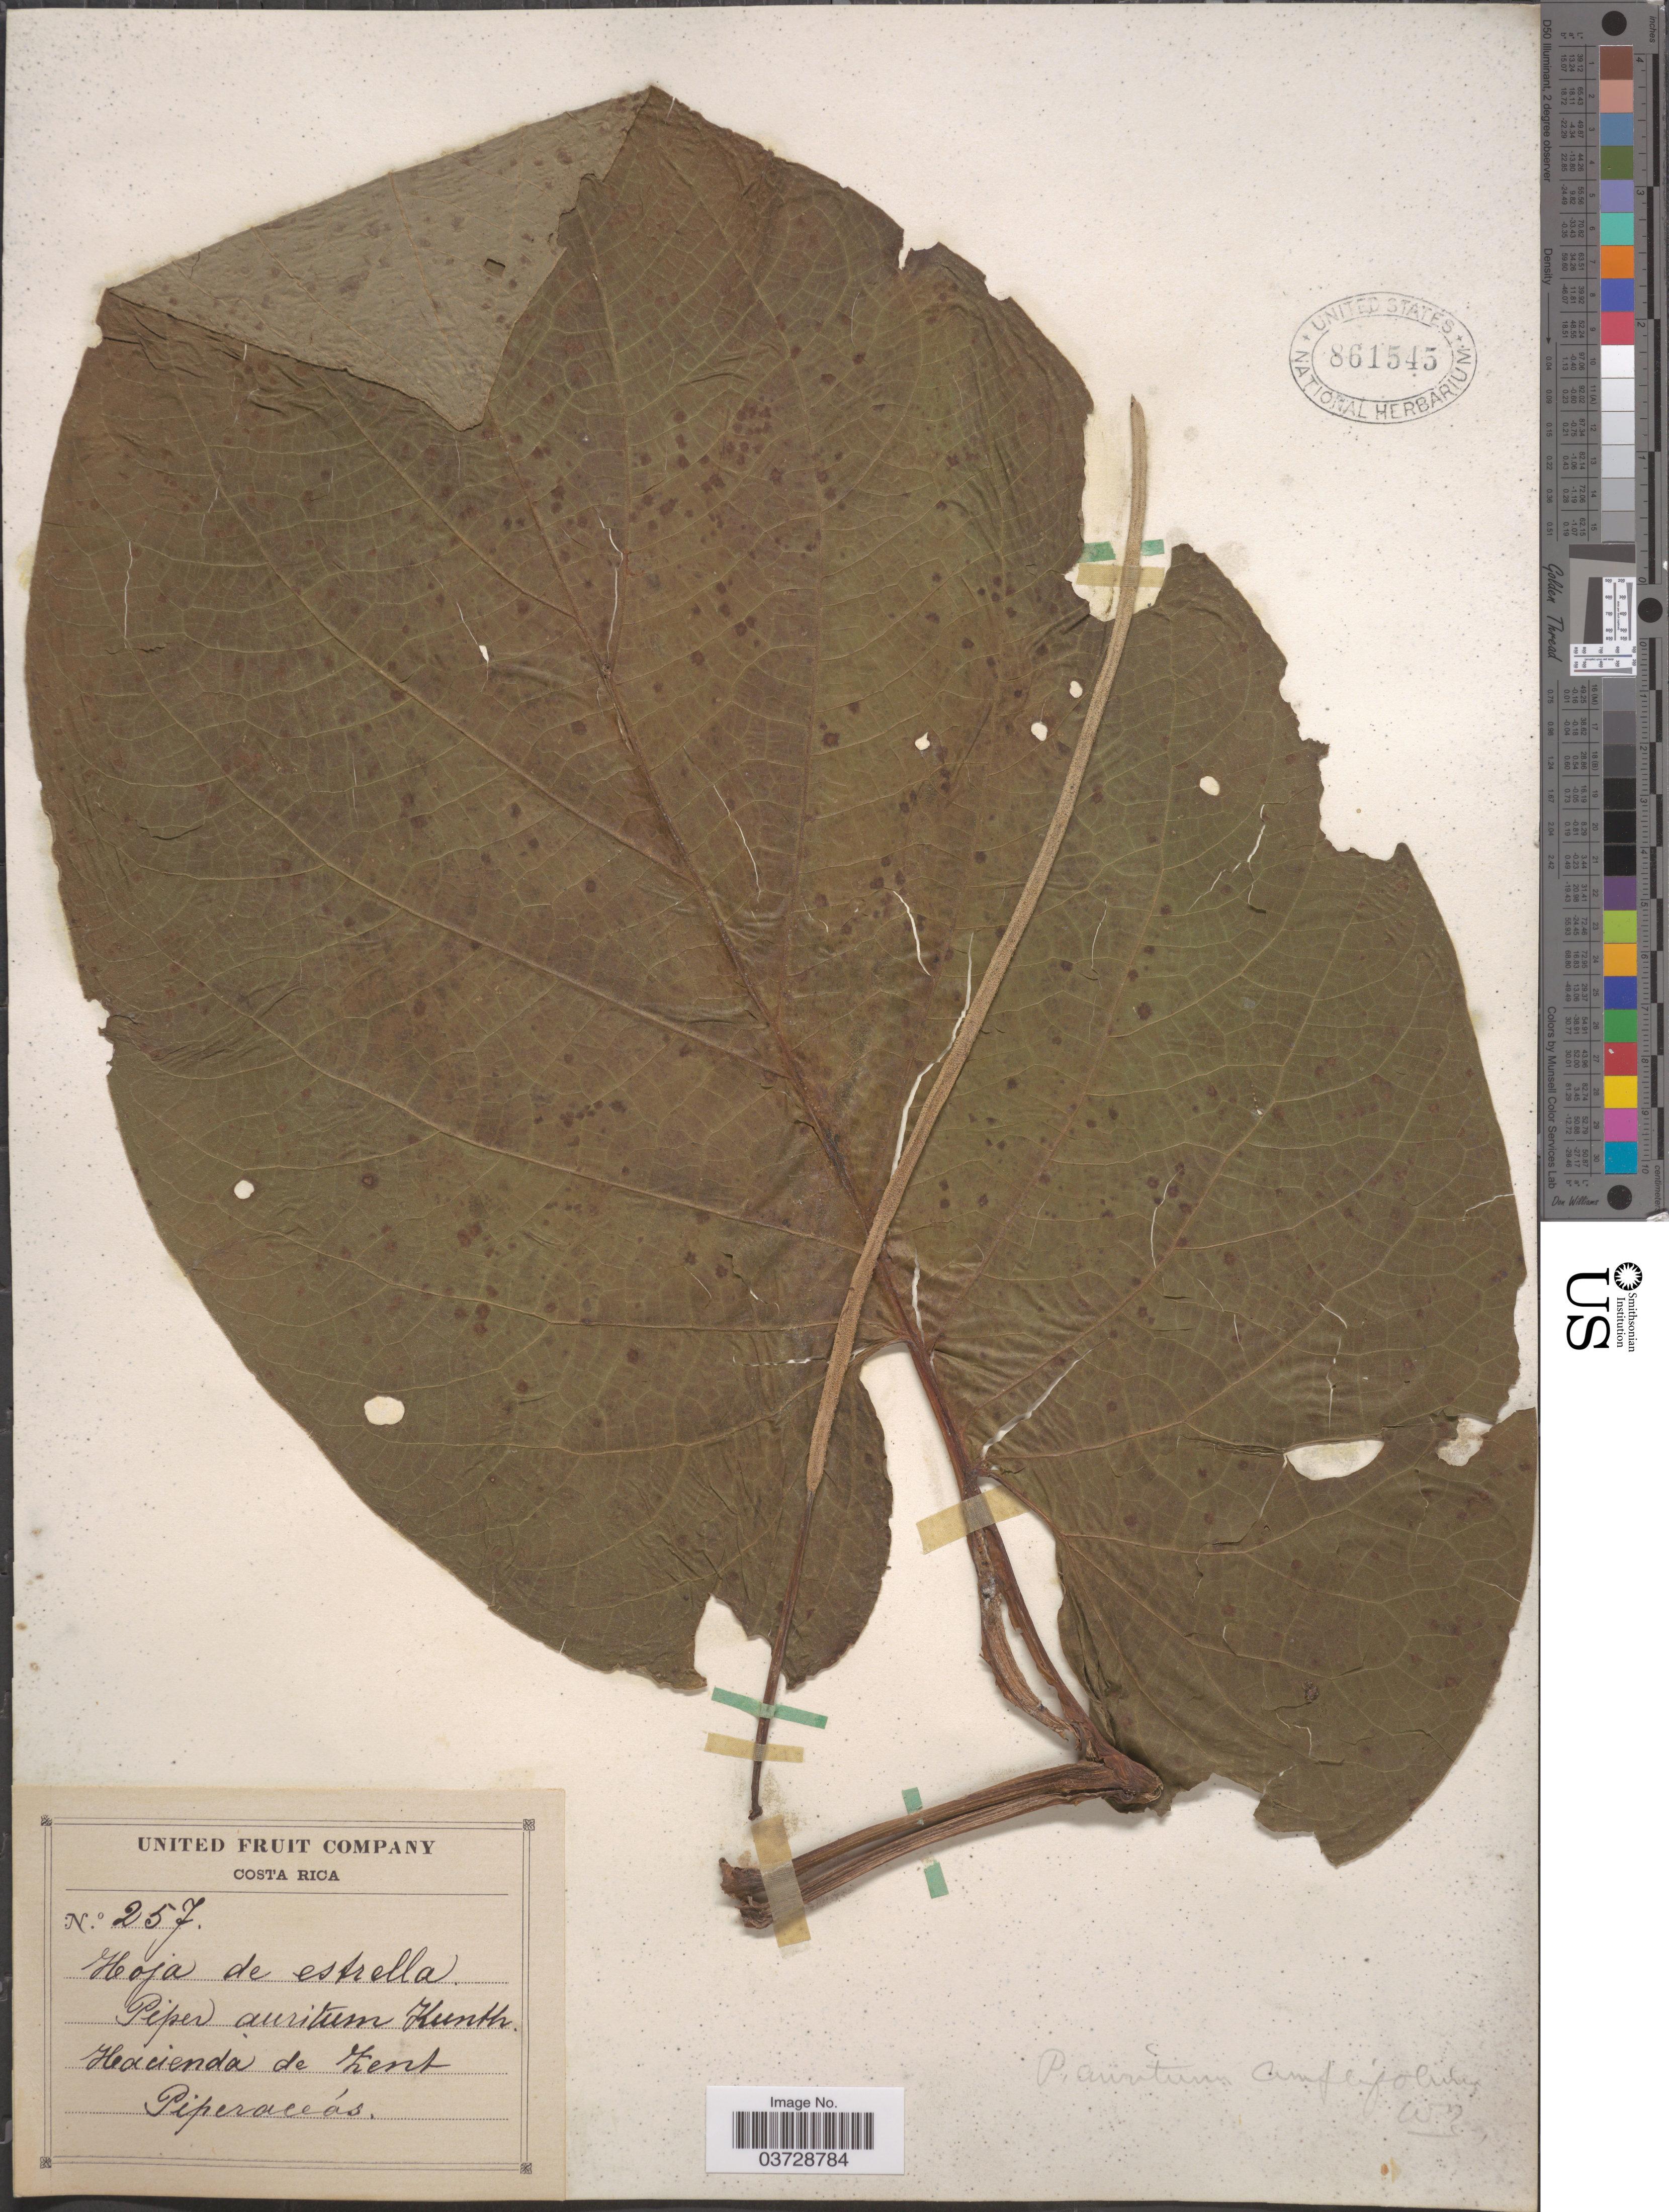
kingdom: Plantae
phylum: Tracheophyta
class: Magnoliopsida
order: Piperales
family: Piperaceae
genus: Piper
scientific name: Piper auritum var. amplifolium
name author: C. DC.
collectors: United Fruit Company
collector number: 257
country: Costa Rica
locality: Hacienda de Zent.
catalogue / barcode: US 861545